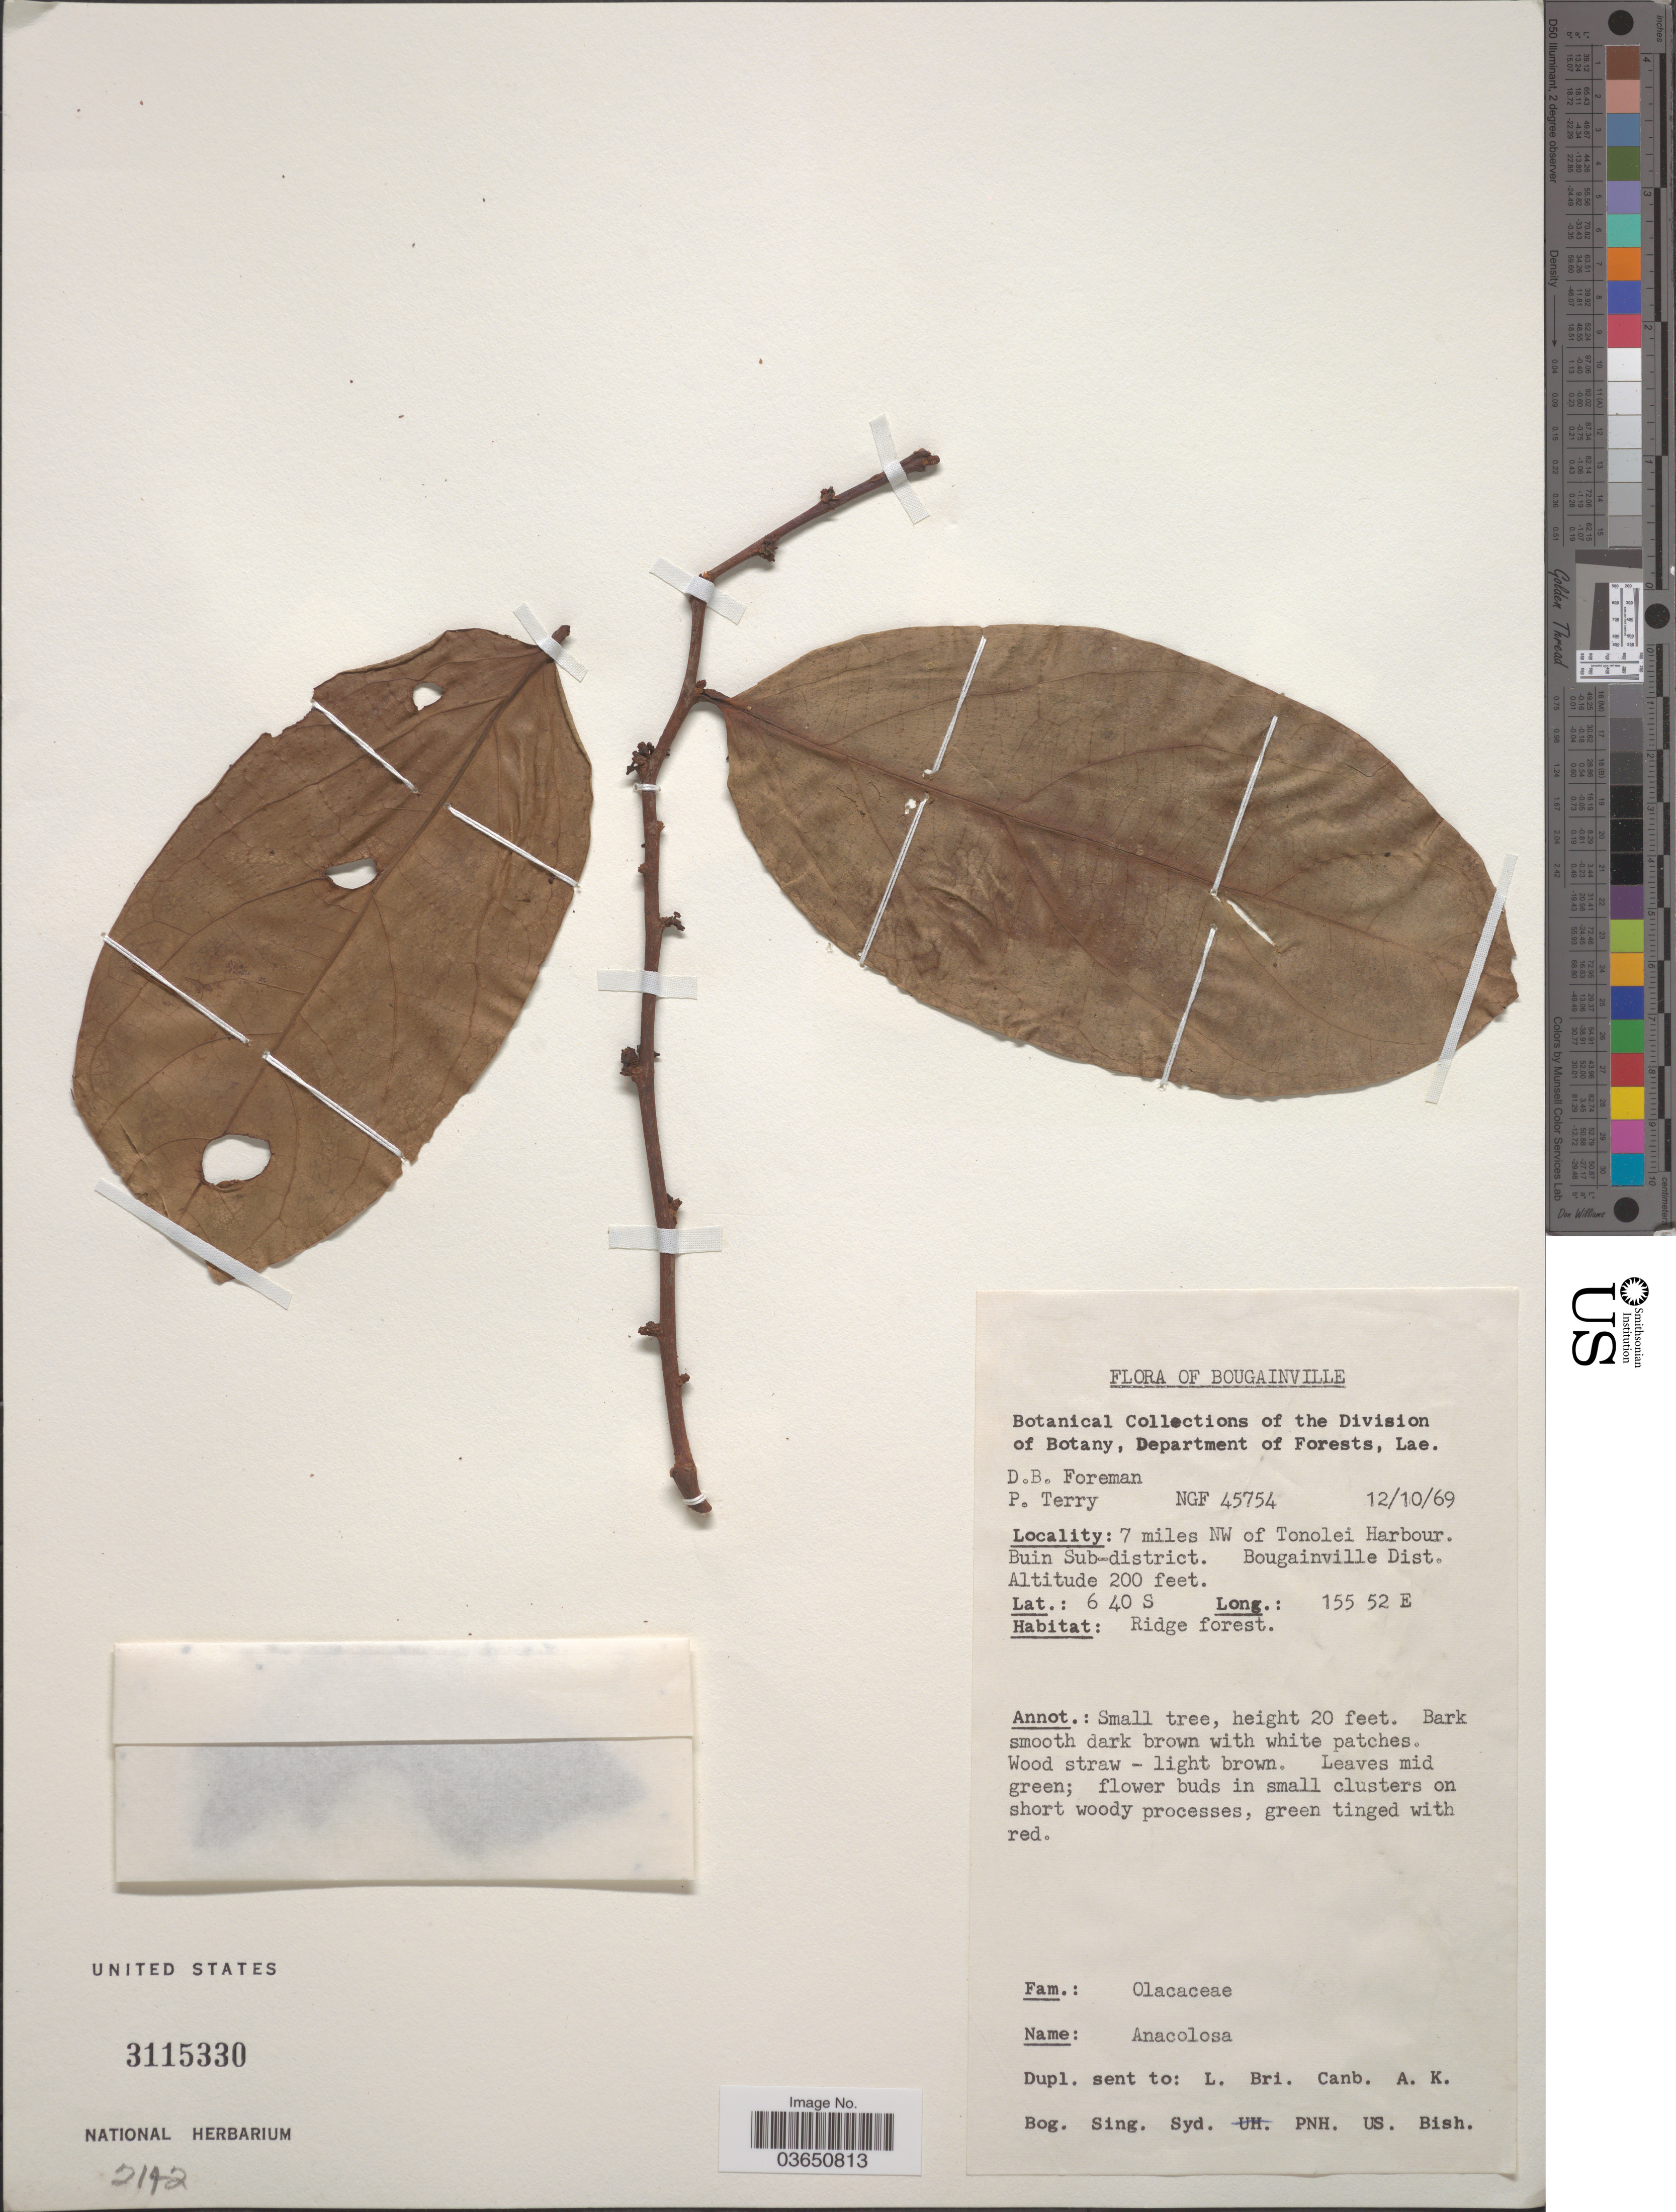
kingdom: Plantae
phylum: Tracheophyta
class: Magnoliopsida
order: Santalales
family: Aptandraceae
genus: Anacolosa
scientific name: Anacolosa sp.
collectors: D. Foreman & P. Terry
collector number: NGF45754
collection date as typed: Transcribed d/m/y: 12/10/69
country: Papua New Guinea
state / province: Bougainville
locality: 7 miles NW of Tonolei Harbour. Buin Sub-district. Bougainville Dist.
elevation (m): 61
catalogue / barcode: US 3115330